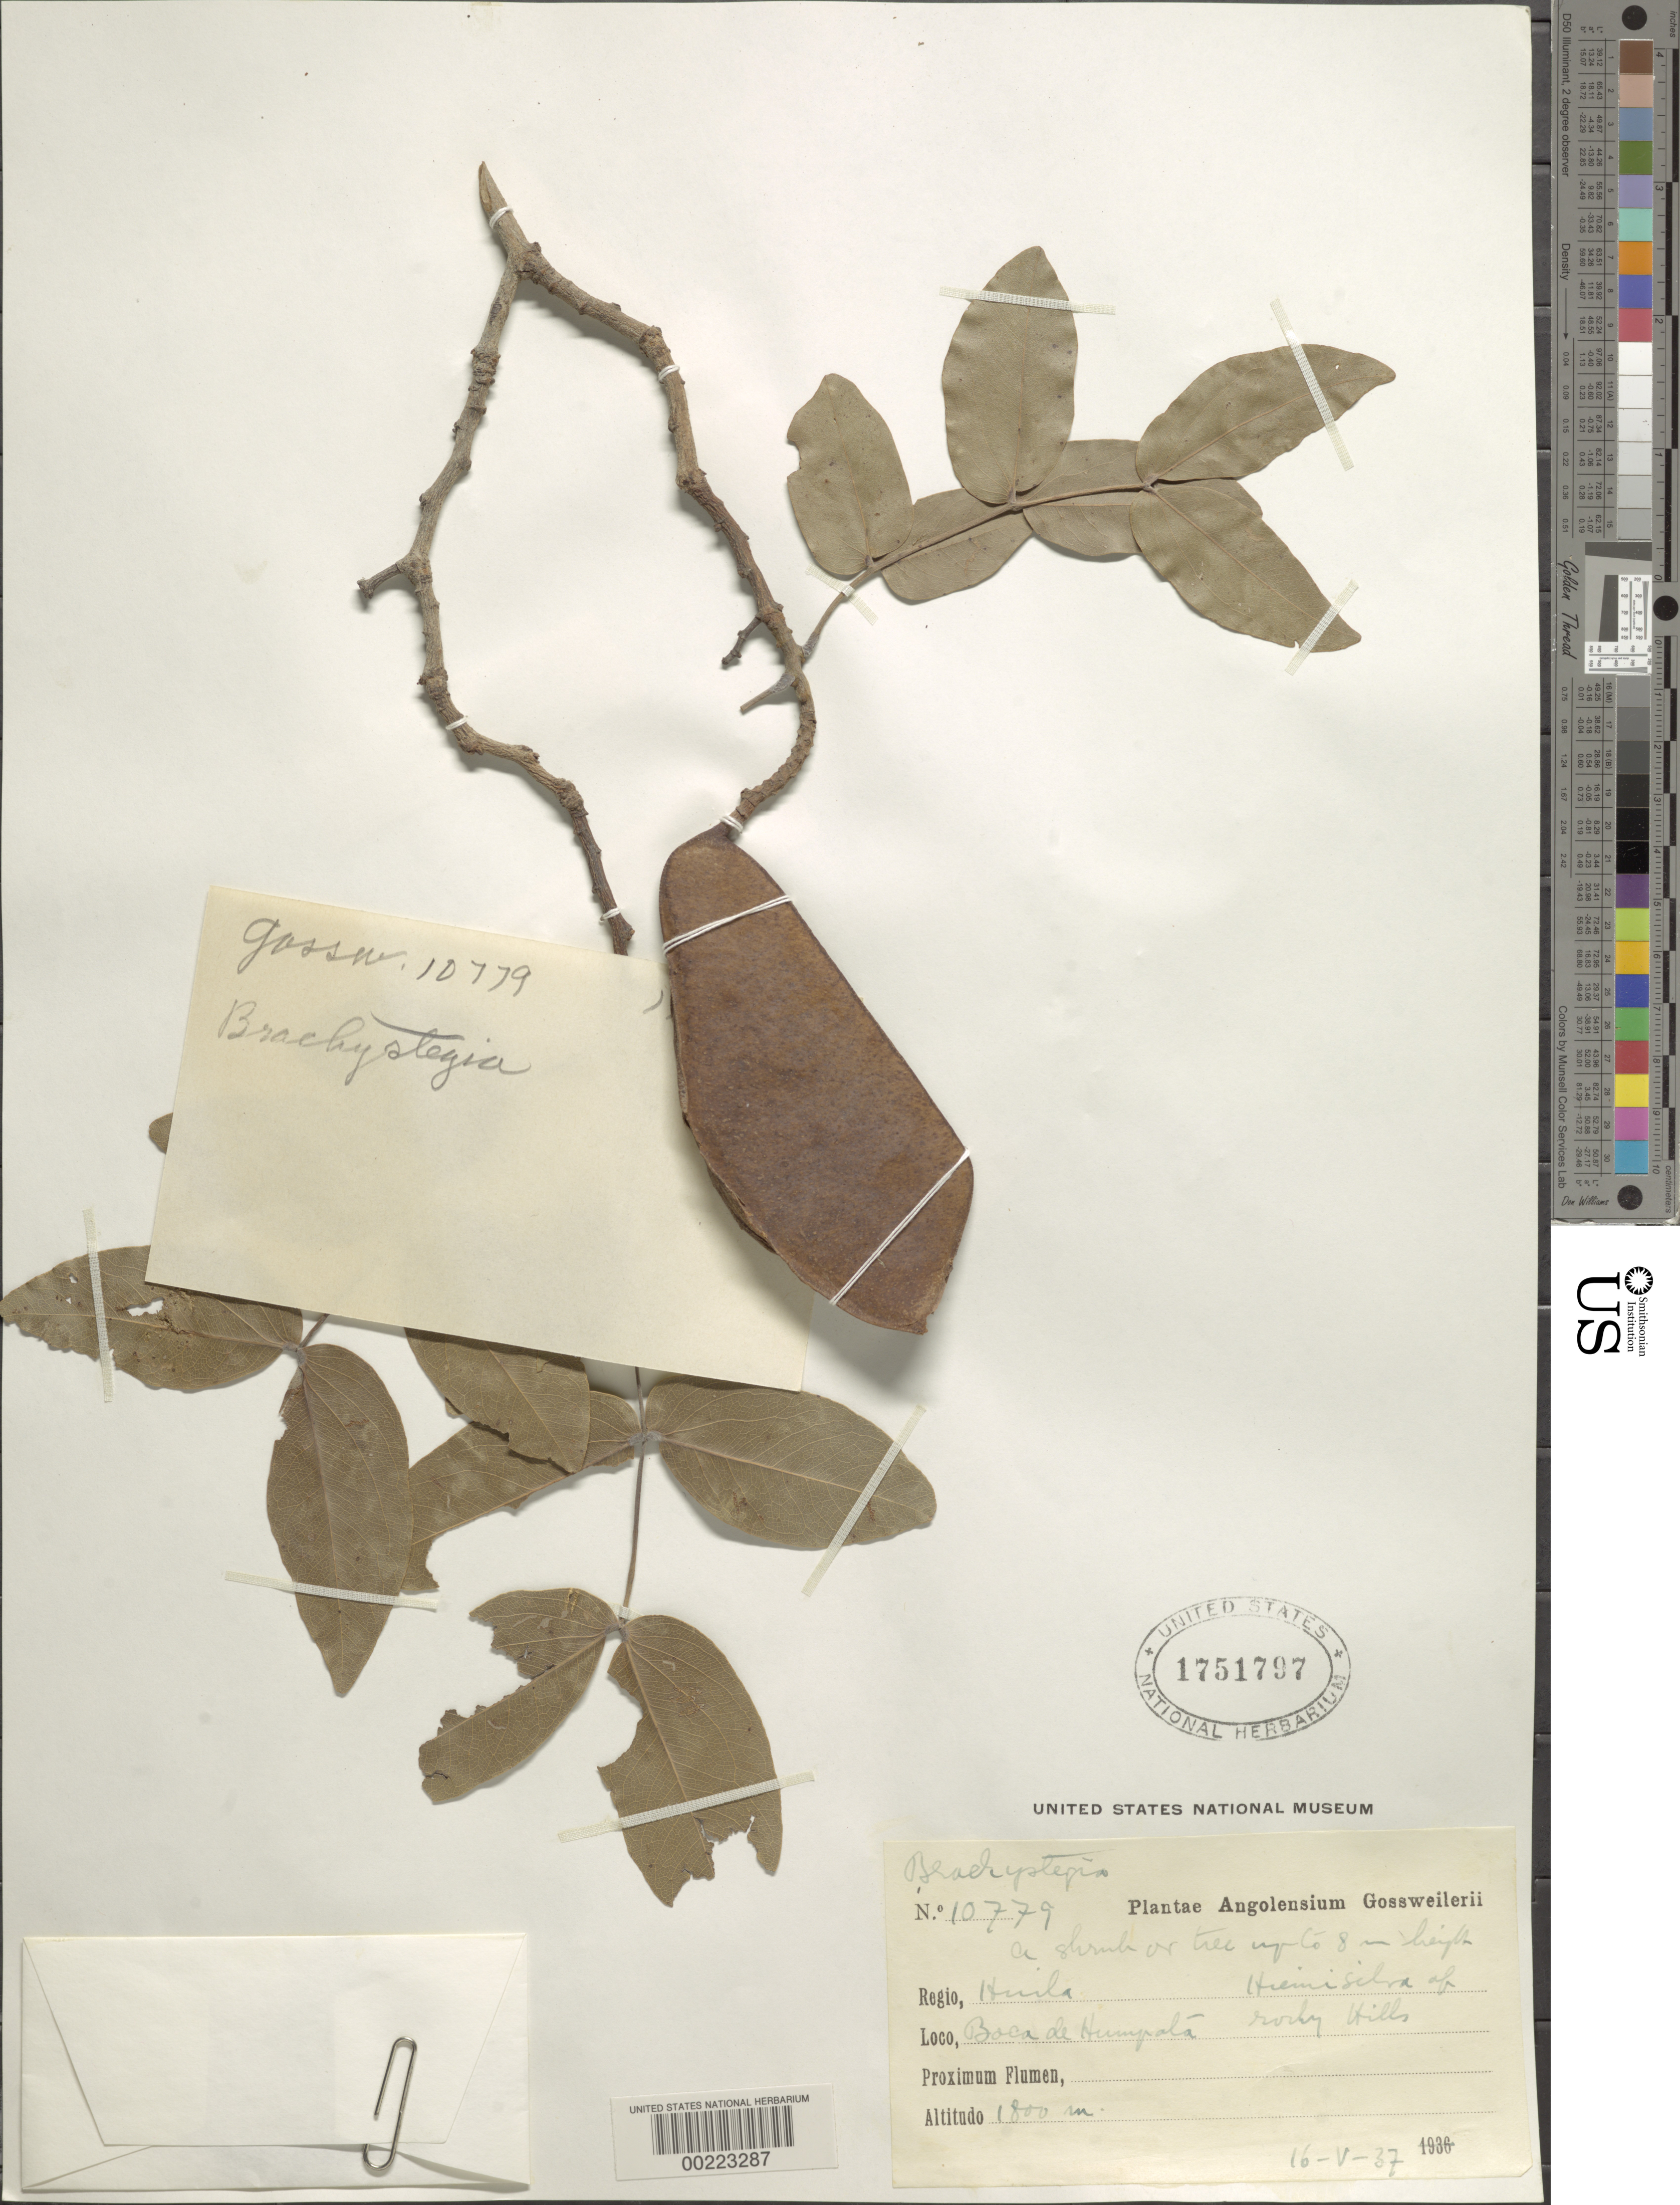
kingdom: Plantae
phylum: Tracheophyta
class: Magnoliopsida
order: Fabales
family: Fabaceae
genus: Brachystegia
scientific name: Brachystegia sp.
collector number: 10779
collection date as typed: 16 May 1937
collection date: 1937-05-16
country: Angola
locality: Boca de Humpala; Huila region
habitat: Hemi forest of rocky hills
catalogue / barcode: US 1751797